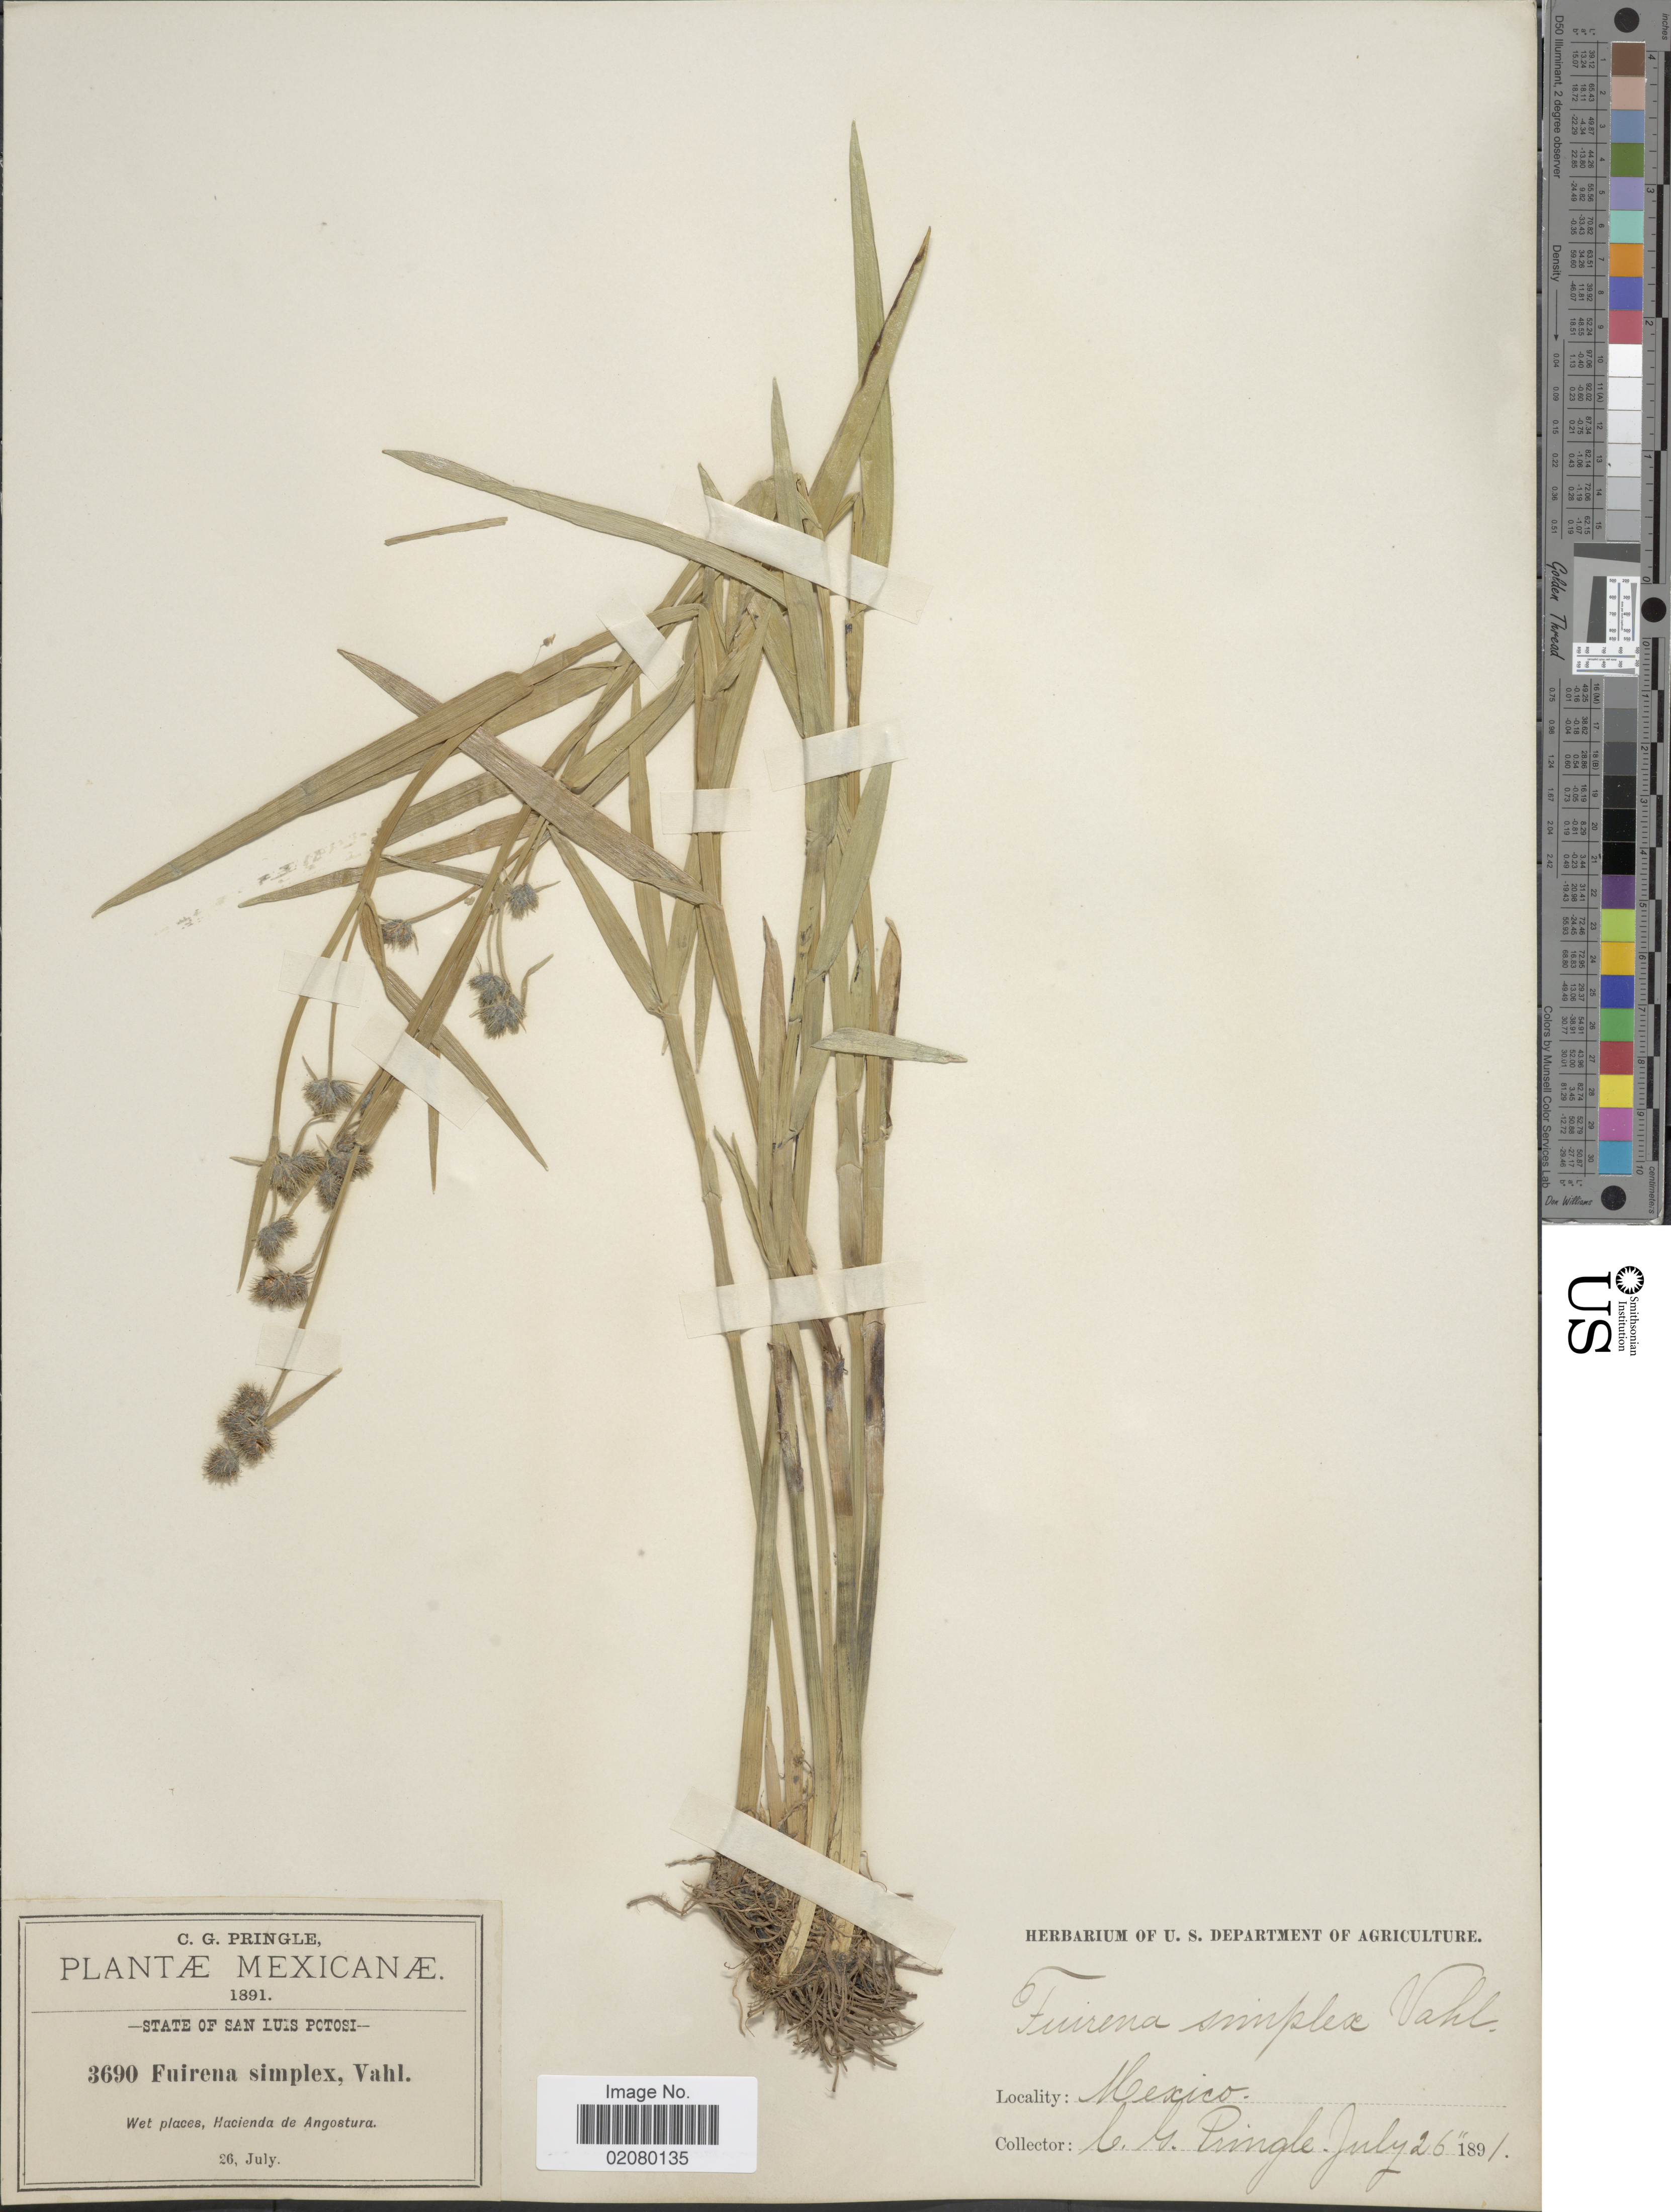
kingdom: Plantae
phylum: Tracheophyta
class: Liliopsida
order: Poales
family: Cyperaceae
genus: Fuirena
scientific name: Fuirena simplex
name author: Vahl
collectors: C. G. Pringle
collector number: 3690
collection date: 1891-07-26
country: Mexico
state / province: San Luis Potosí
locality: Hacienda de Angostura